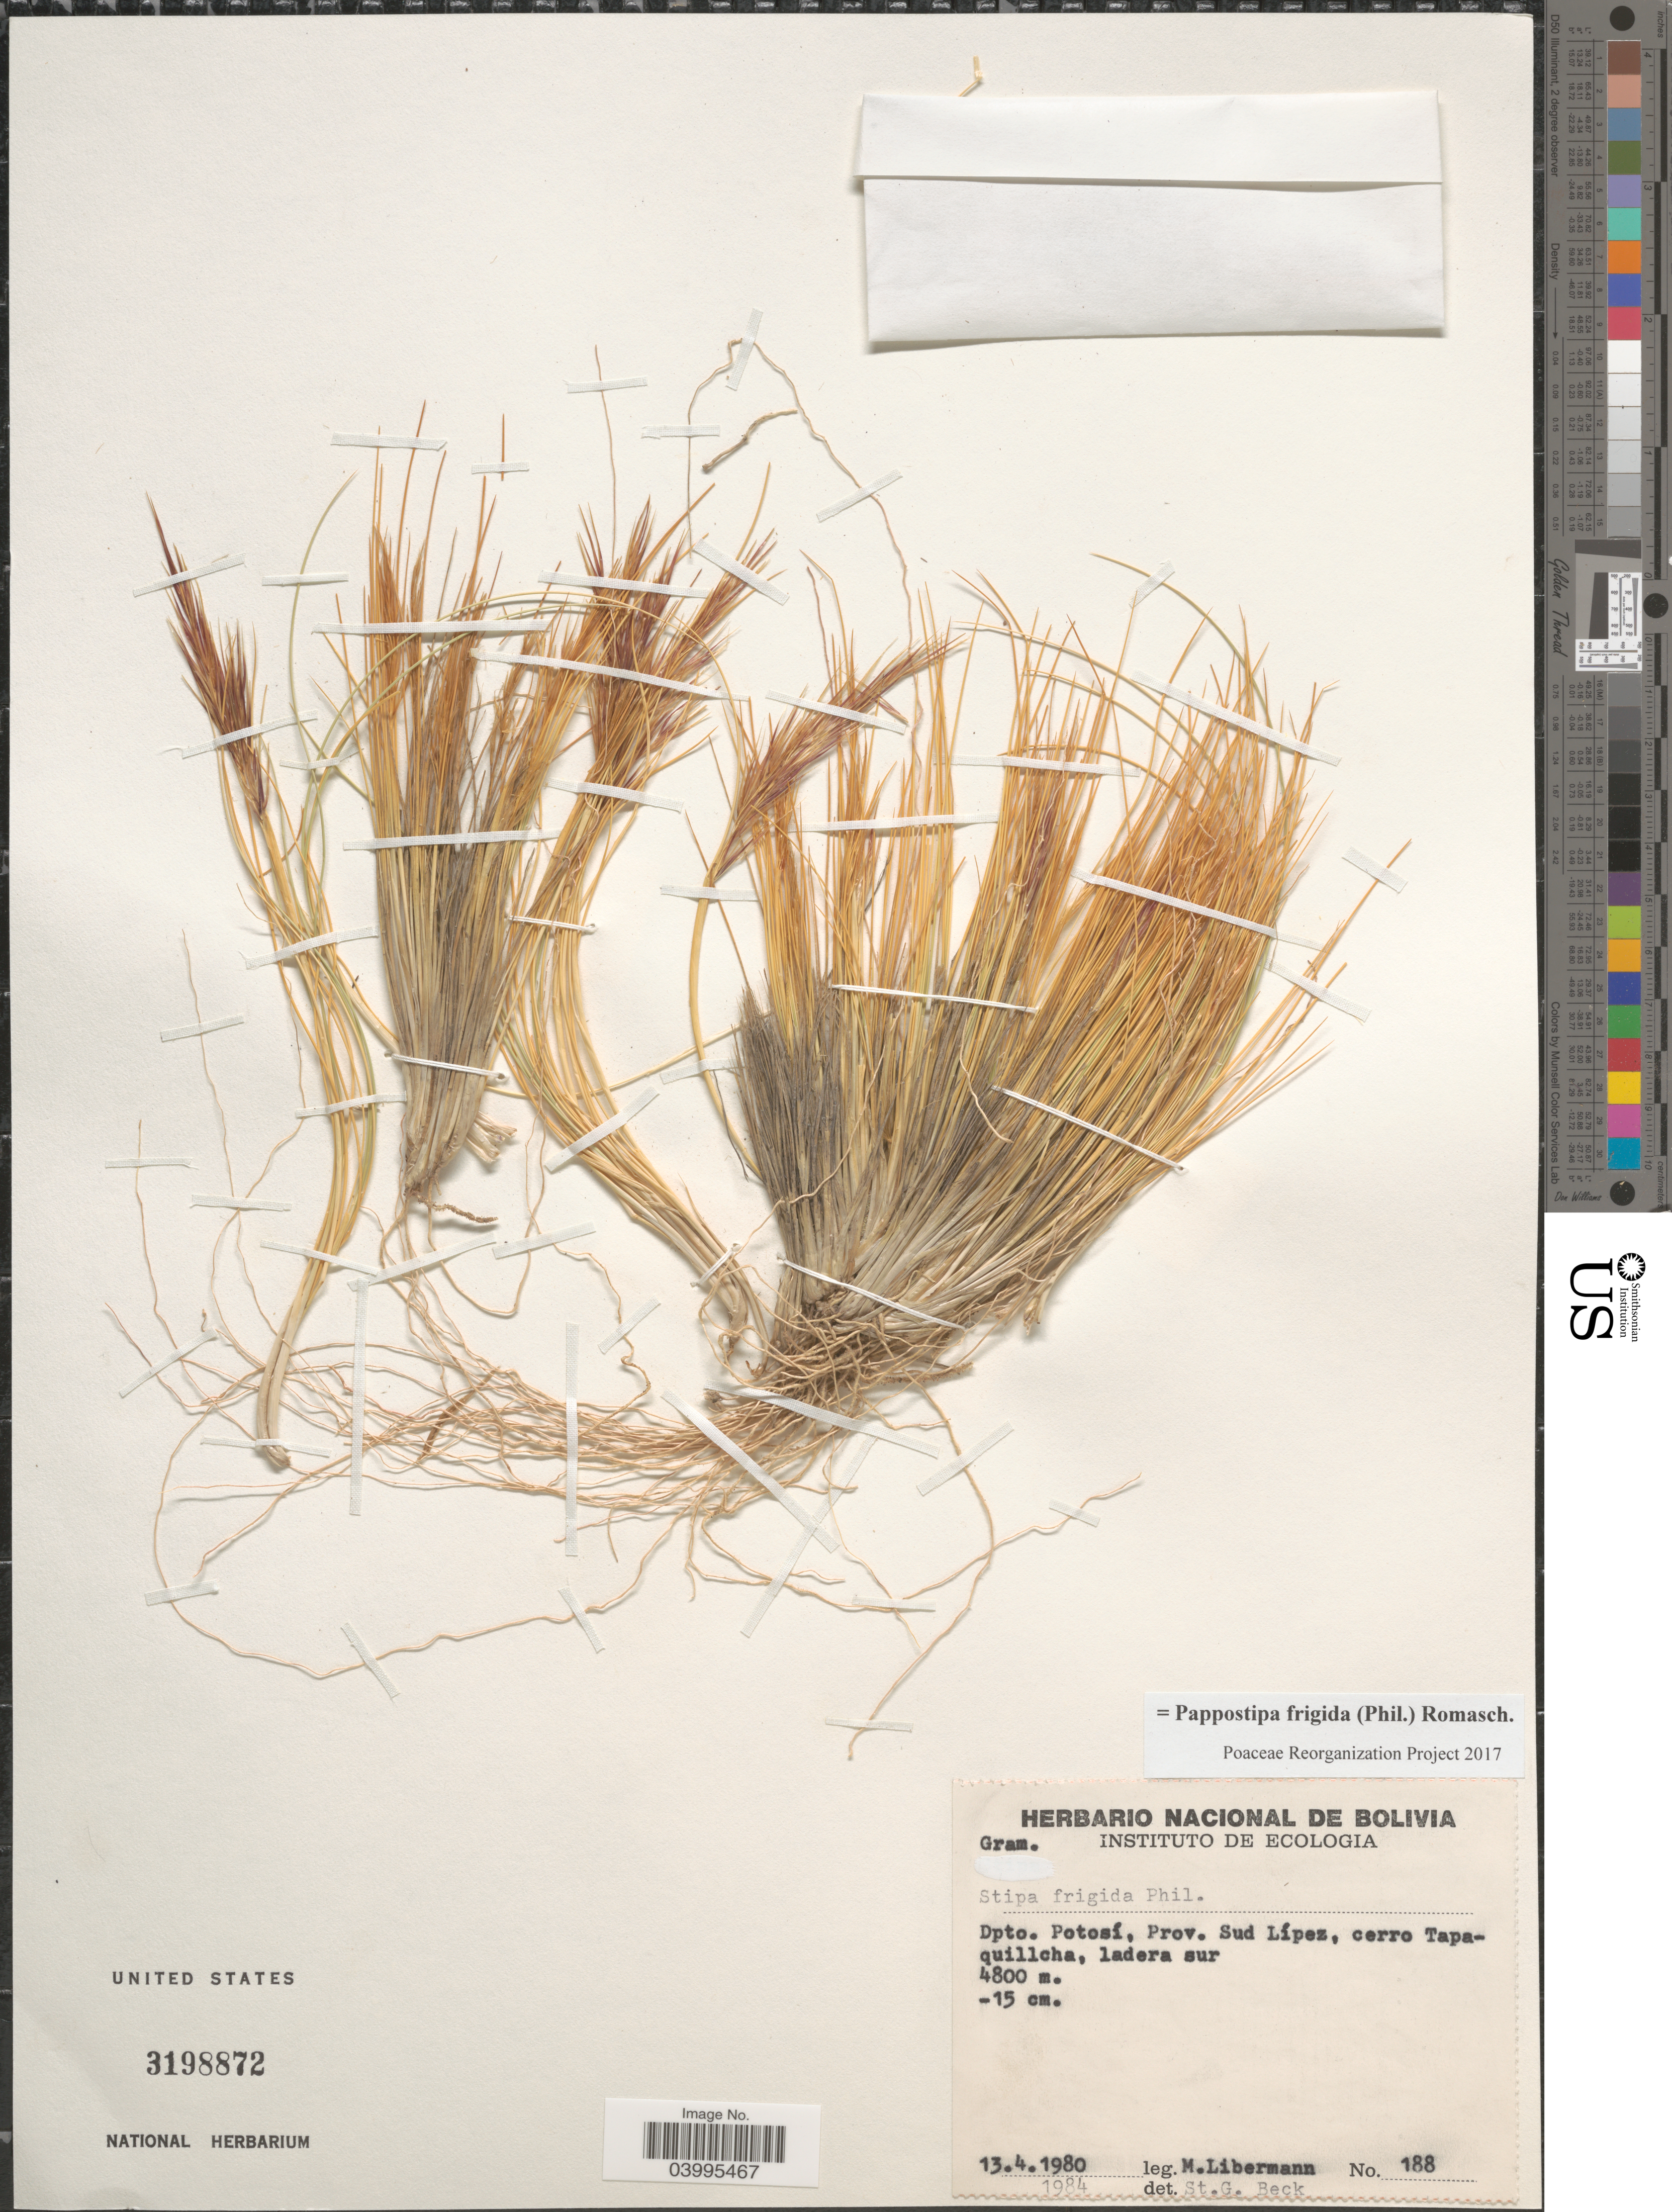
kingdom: Plantae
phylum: Tracheophyta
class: Liliopsida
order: Poales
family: Poaceae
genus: Pappostipa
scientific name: Pappostipa frigida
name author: (Phil.) Romasch.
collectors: M. Libermann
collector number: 188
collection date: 1980-04-13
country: Bolivia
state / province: Potosi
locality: Dpto. Potosí, Prov. Sud Lípez, cerro Tapaquillcha, ladera sur.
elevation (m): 4800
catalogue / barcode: US 3198872